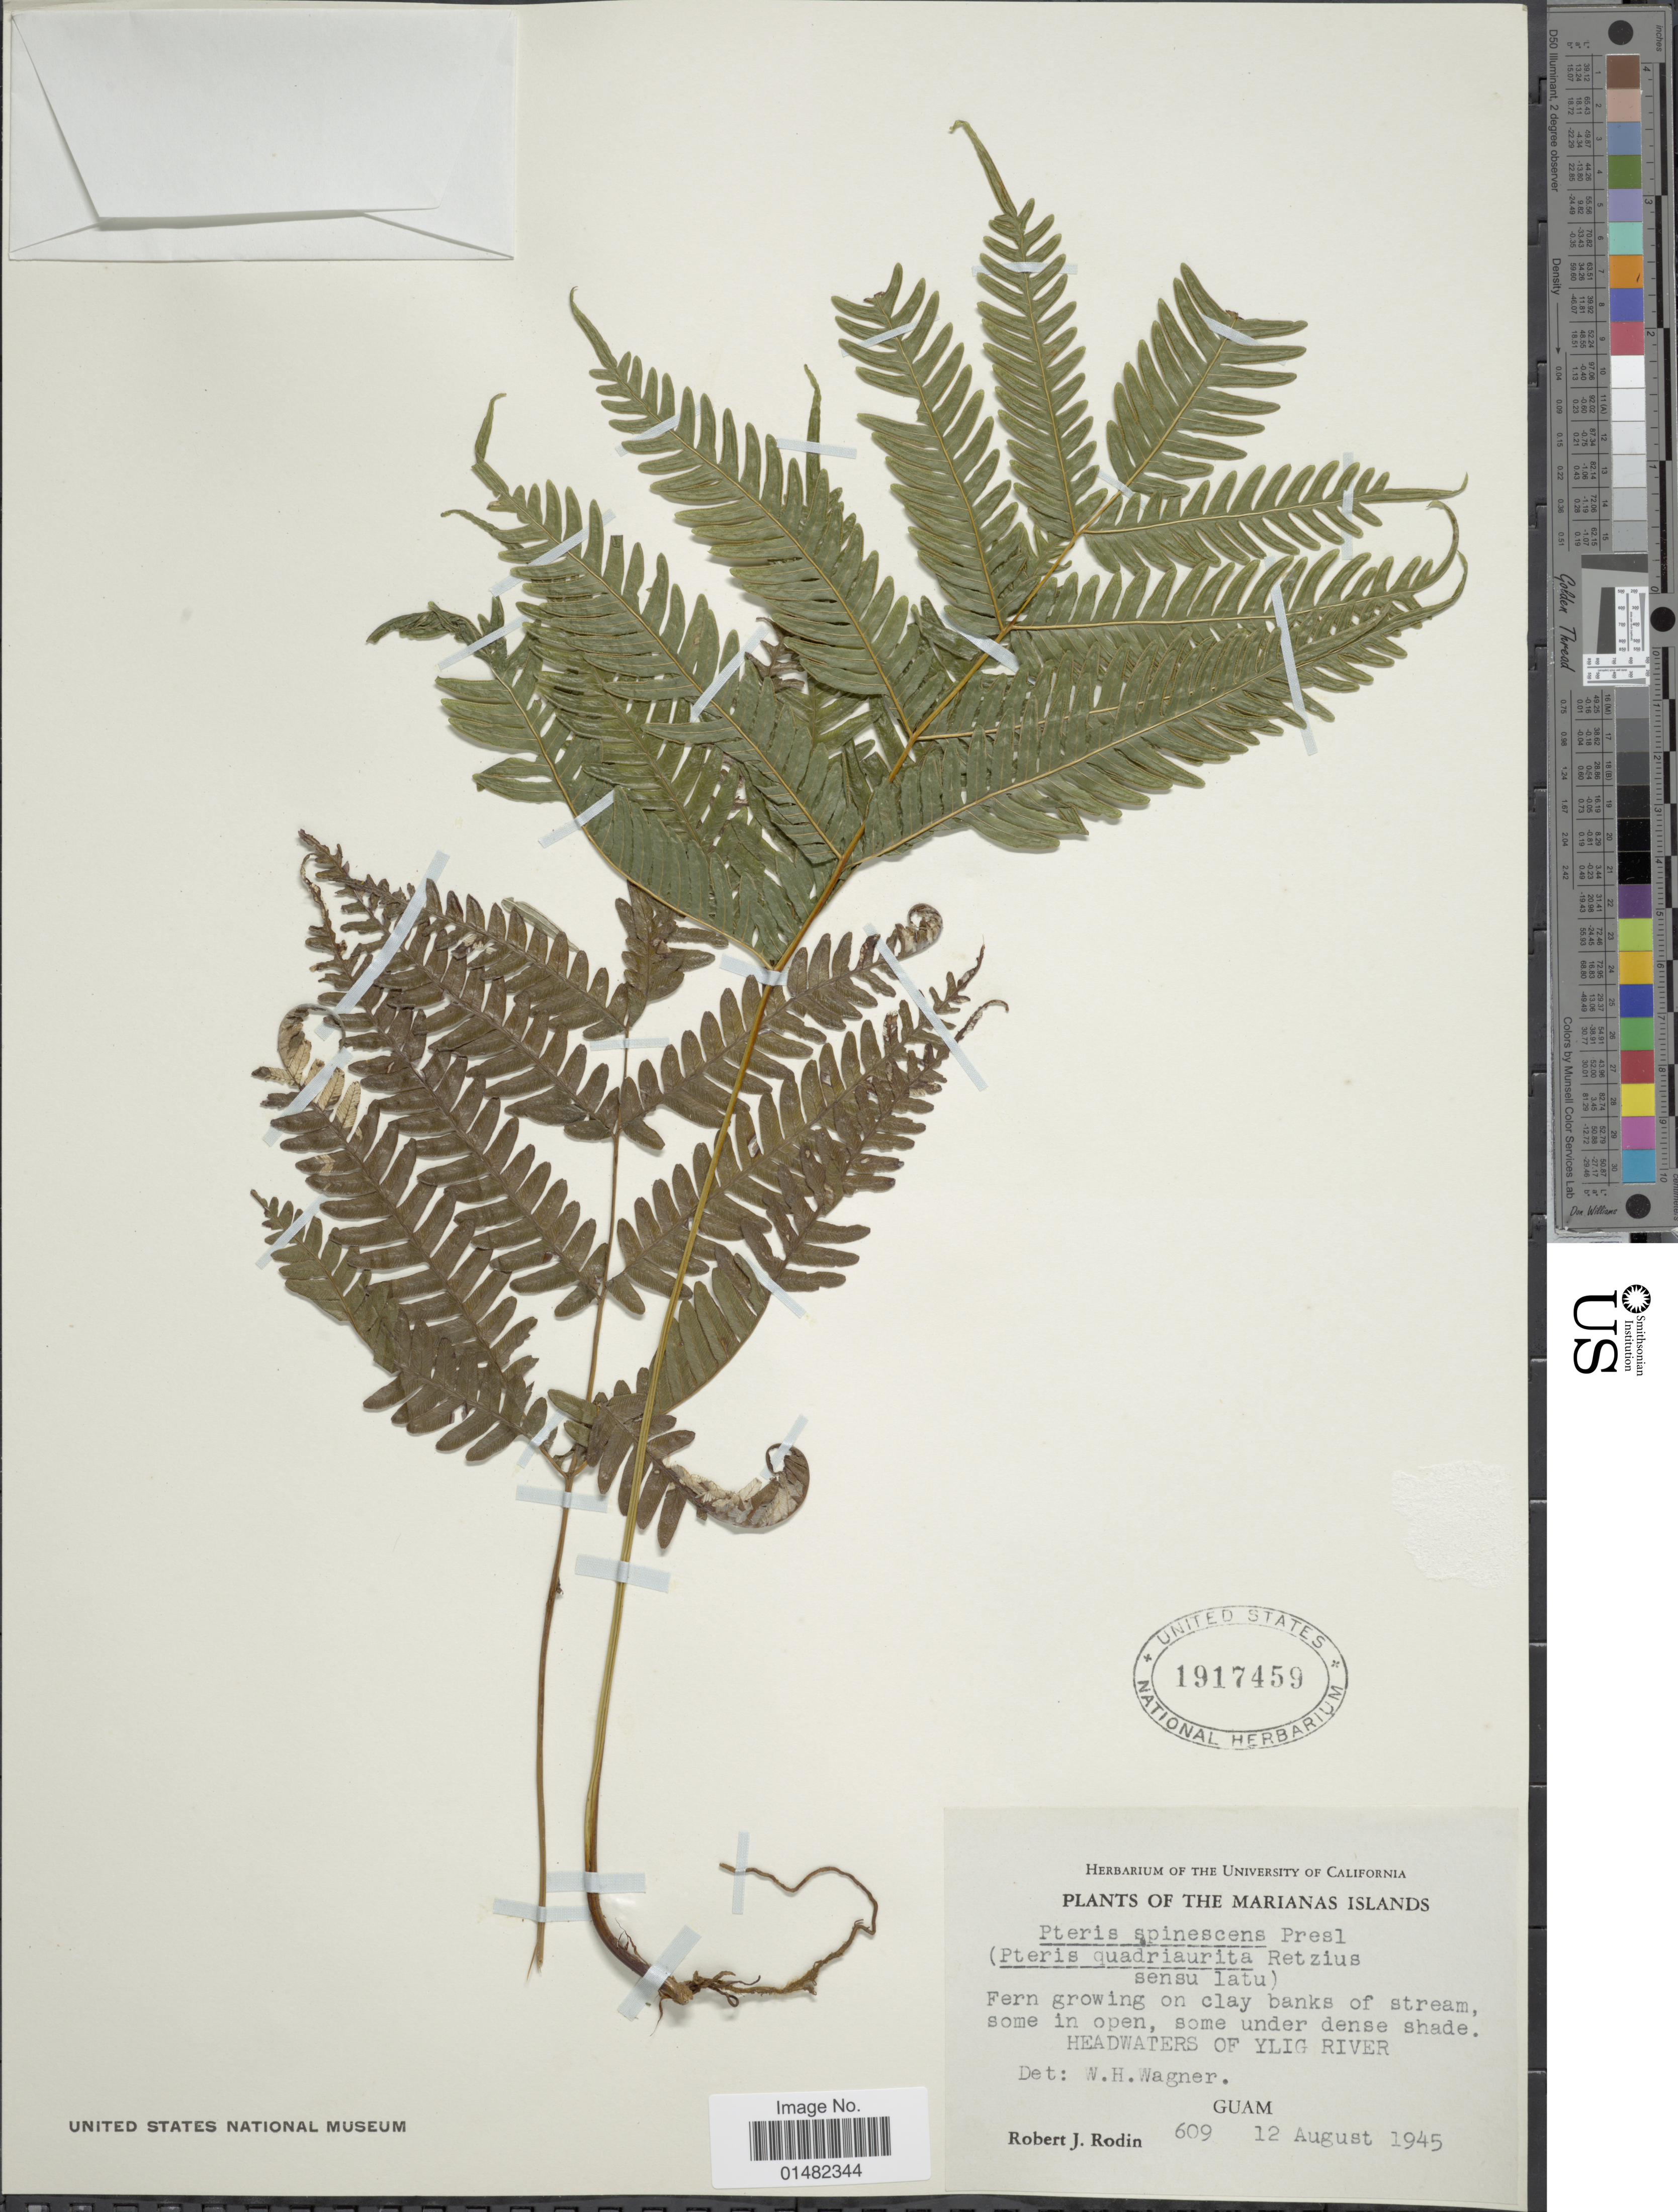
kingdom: Plantae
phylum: Tracheophyta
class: Polypodiopsida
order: Polypodiales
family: Pteridaceae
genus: Pteris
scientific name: Pteris quadriaurita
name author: Retz.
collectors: R. J. Rodin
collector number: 609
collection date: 1945-08-12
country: Northern Mariana Islands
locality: Fern growing on clay banks of stream, some in open, some under dense shade, Headwaters of Ylig River, Guam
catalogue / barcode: US 1917459